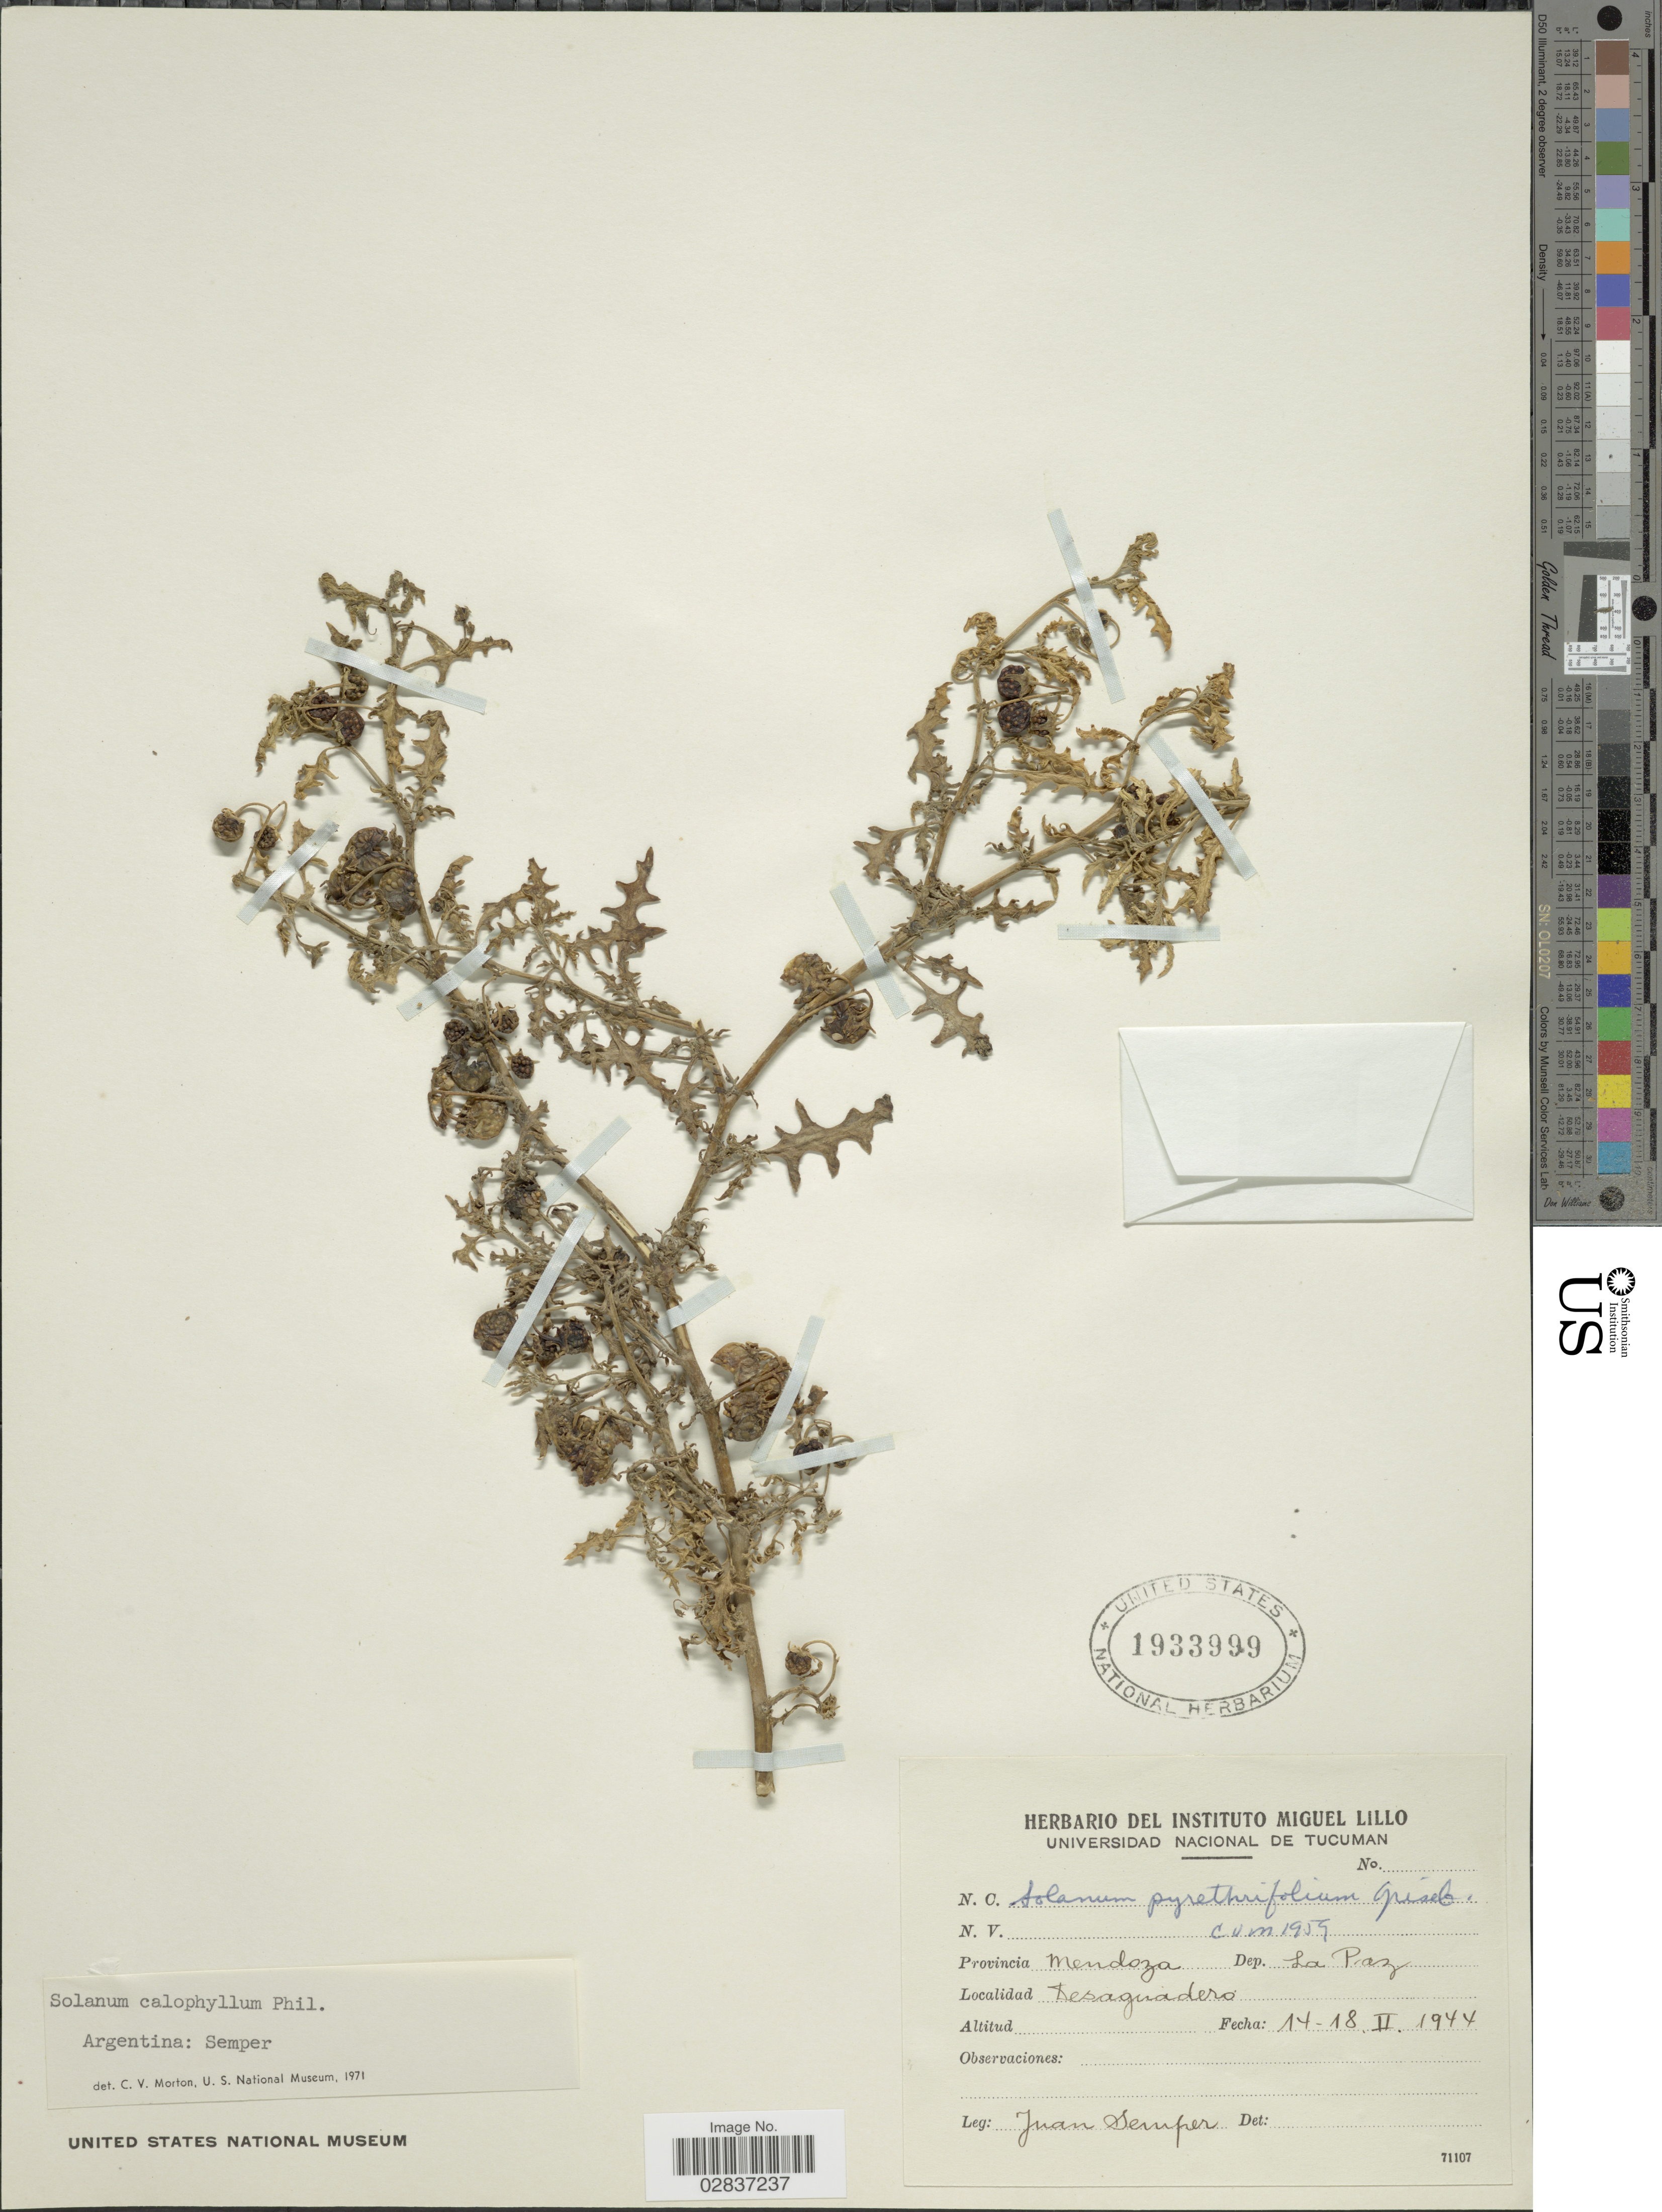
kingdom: Plantae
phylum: Tracheophyta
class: Magnoliopsida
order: Solanales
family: Solanaceae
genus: Solanum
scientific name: Solanum calophyllum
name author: Phil.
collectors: J. Semper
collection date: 1944-02-14/1944-02-18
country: Argentina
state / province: Mendoza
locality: Provincia Mendoza, Dep. La Paz. Desaguadero.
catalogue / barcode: US 1933999